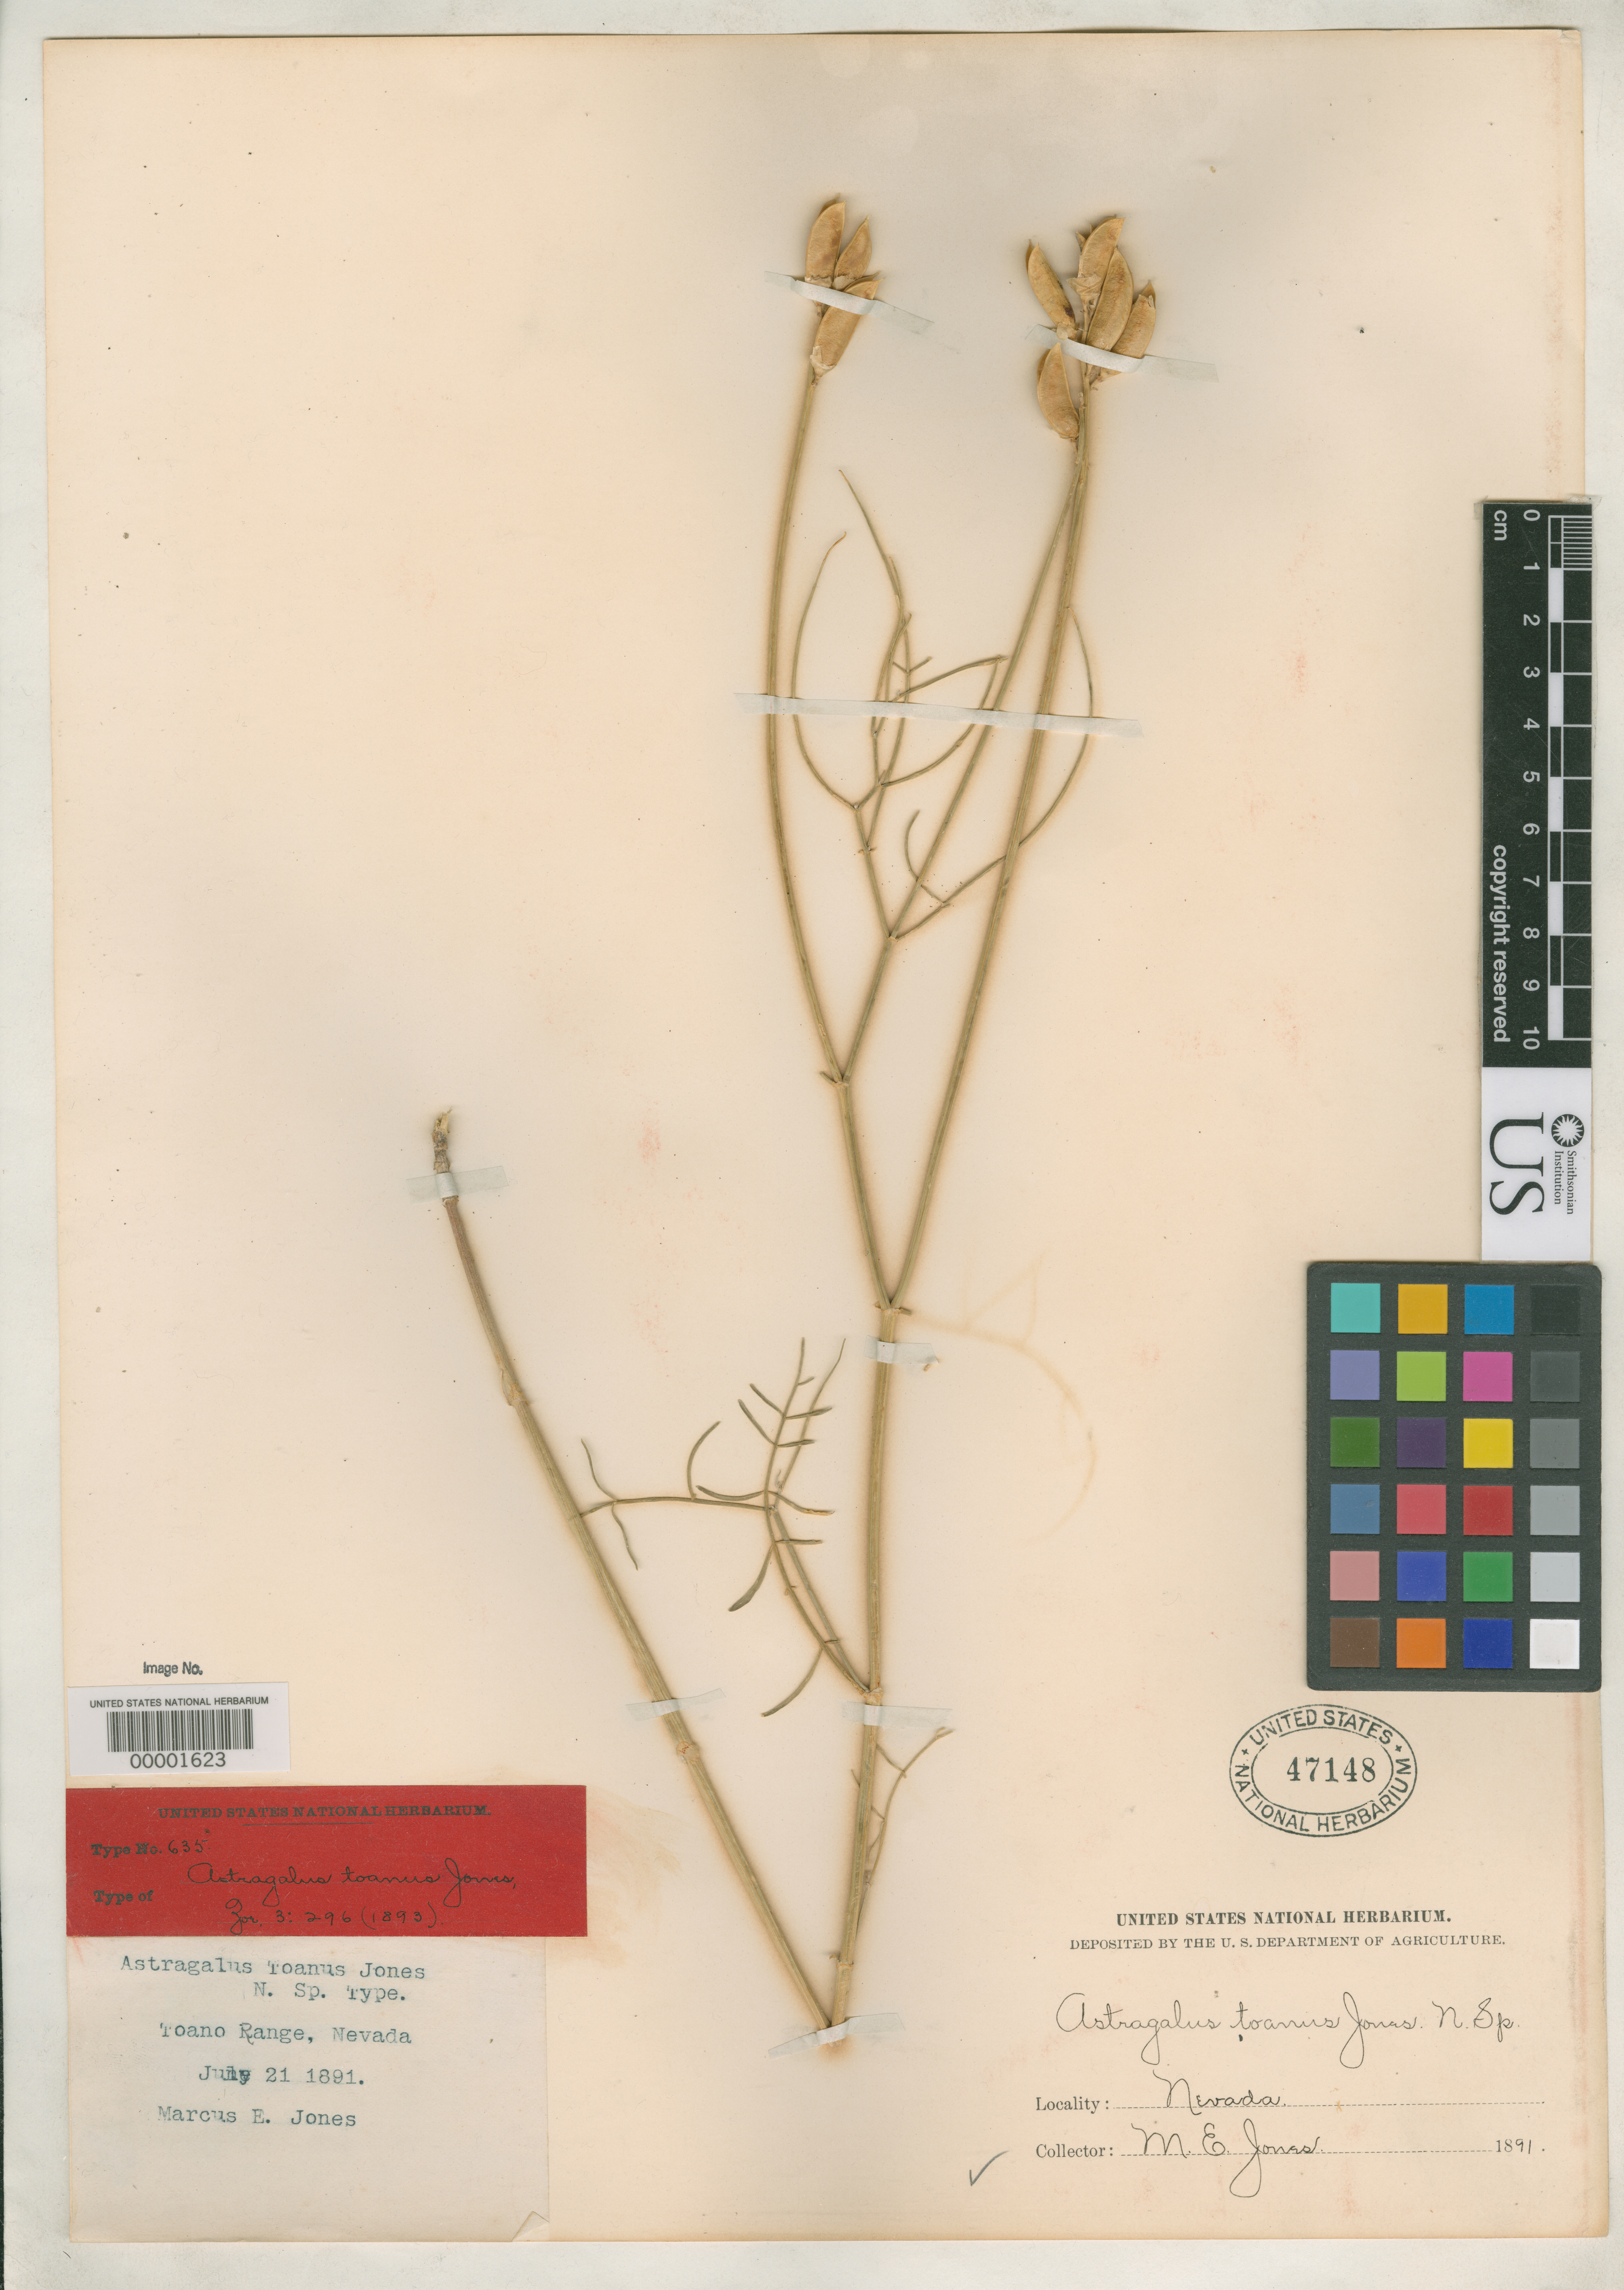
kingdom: Plantae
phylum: Tracheophyta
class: Magnoliopsida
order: Fabales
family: Fabaceae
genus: Astragalus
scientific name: Astragalus toanus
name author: M.E. Jones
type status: Isotype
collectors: M. E. Jones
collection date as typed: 21 Jul 1891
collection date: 1891-07-21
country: United States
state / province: Nevada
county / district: Elko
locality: Toano Range.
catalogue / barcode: US 47148